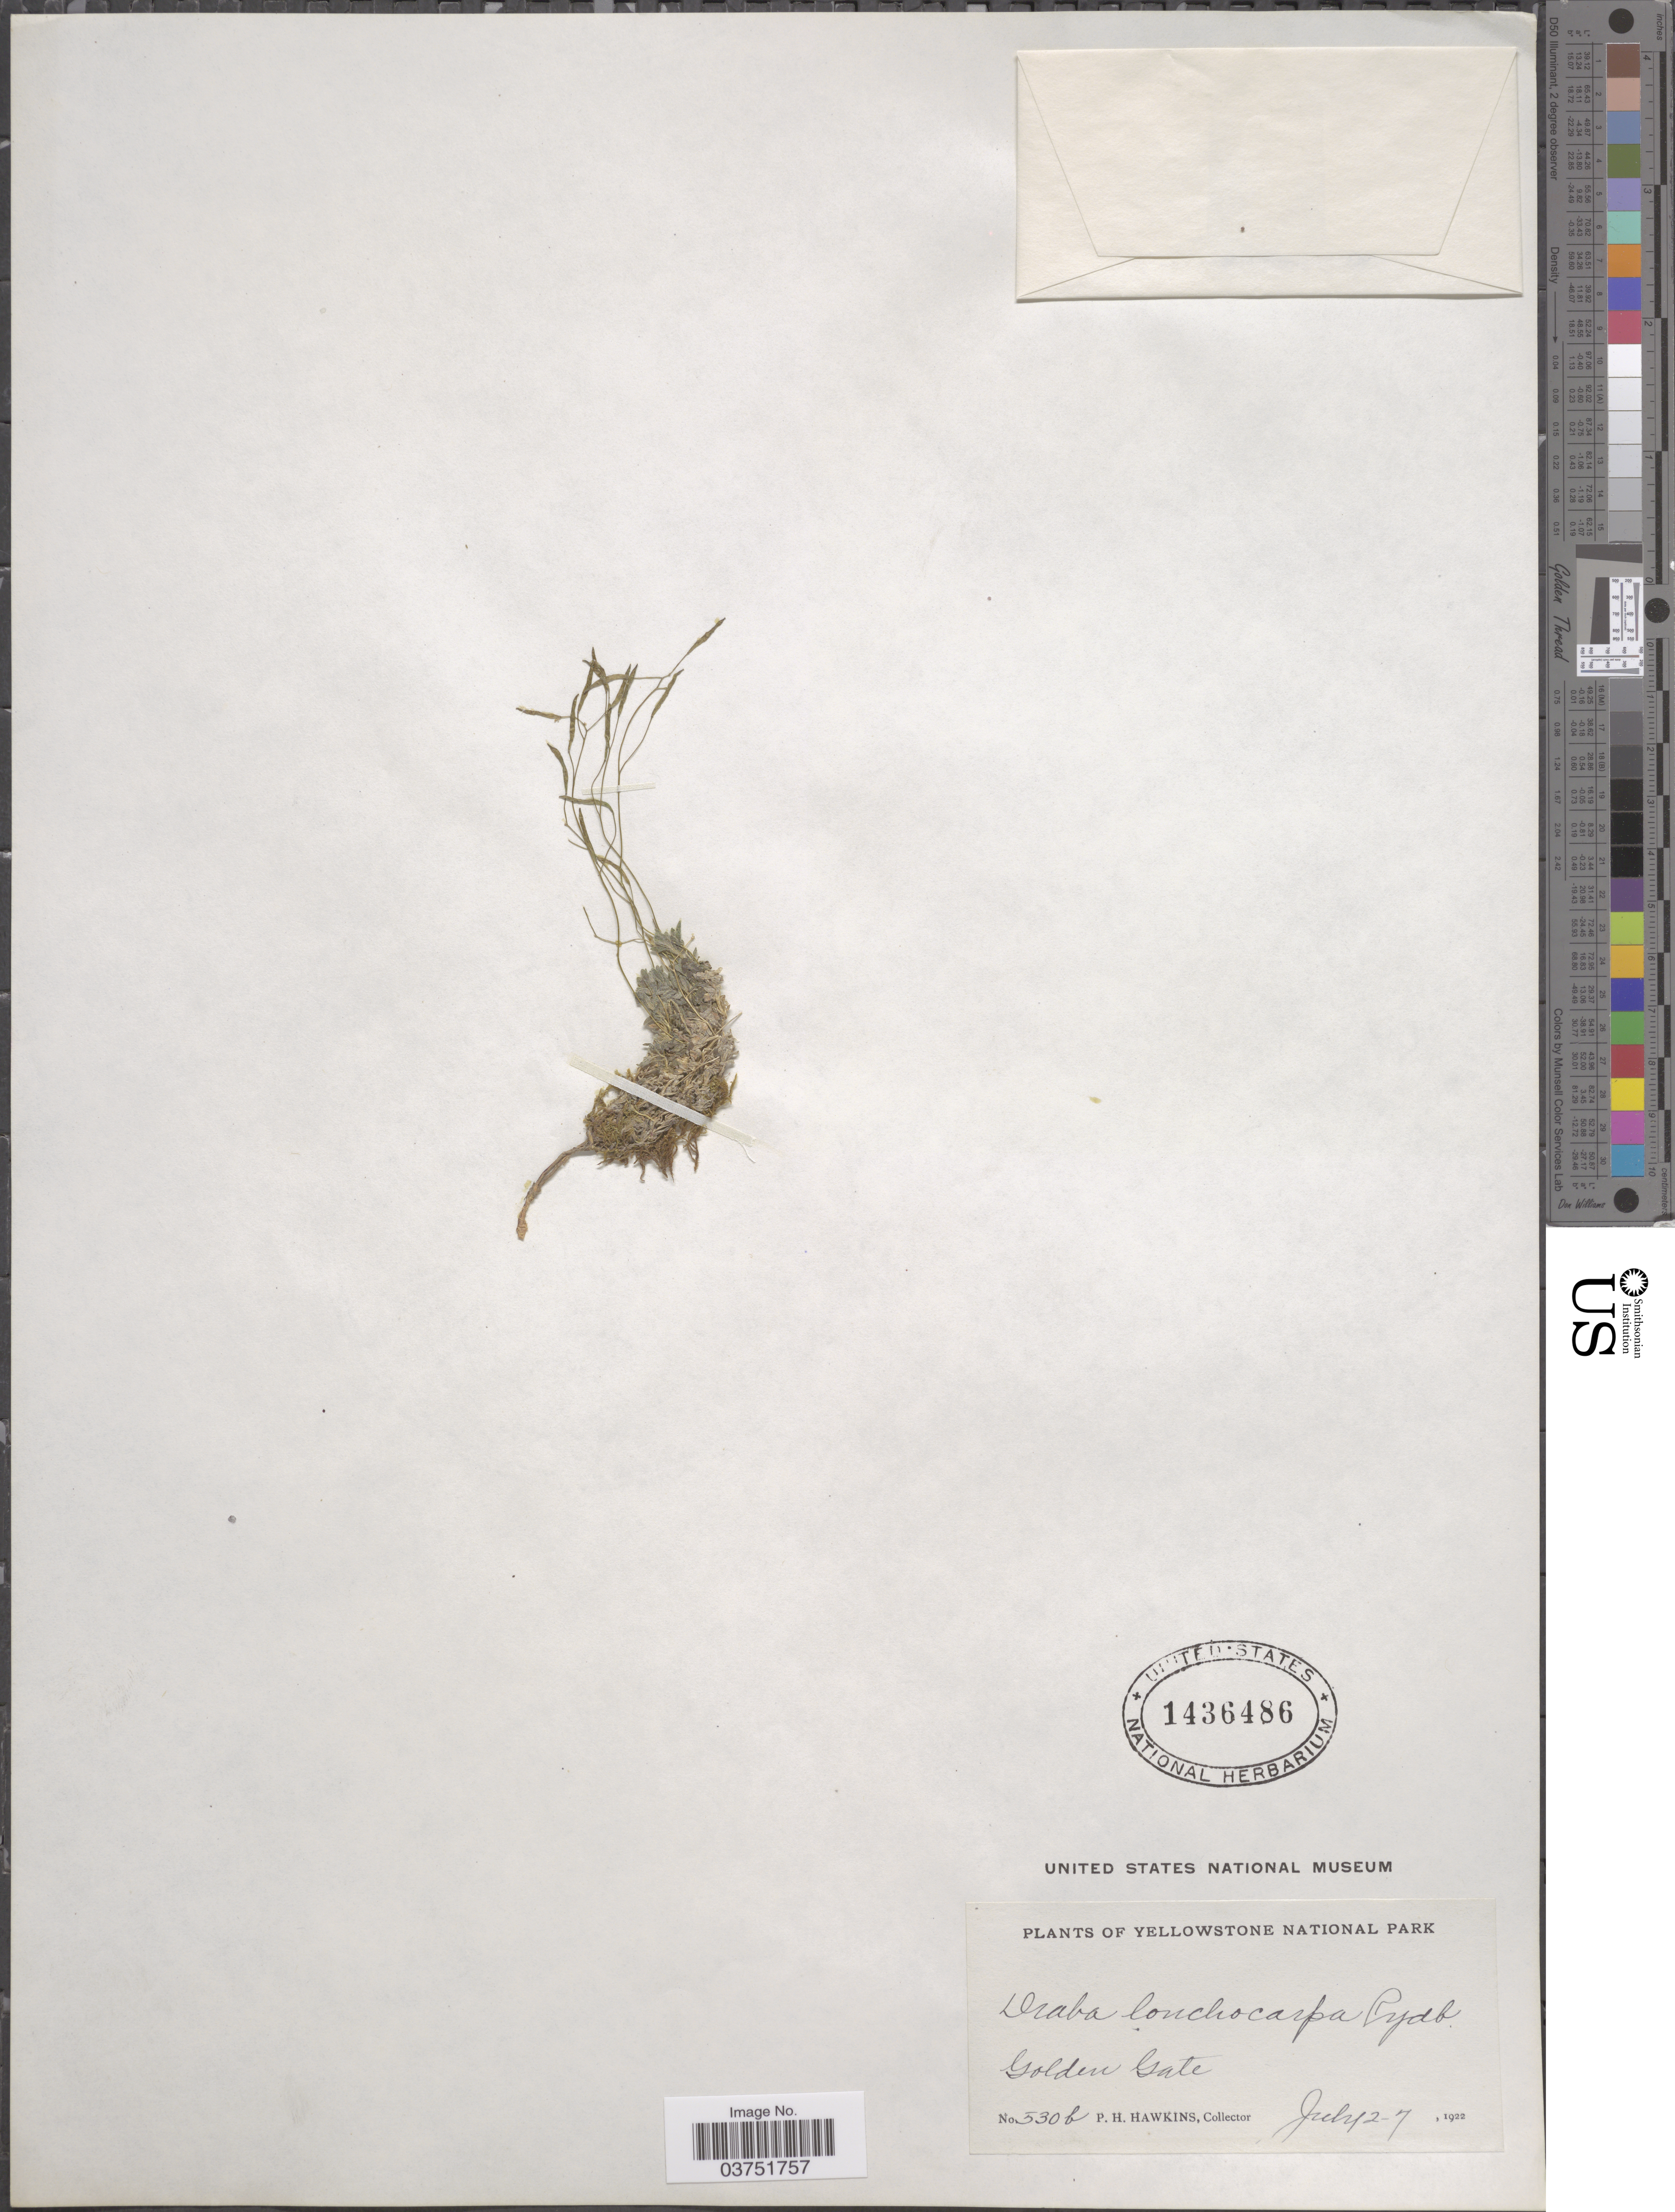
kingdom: Plantae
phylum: Tracheophyta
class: Magnoliopsida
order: Brassicales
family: Brassicaceae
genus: Draba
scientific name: Draba lonchocarpa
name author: Rydb.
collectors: P. Hawkins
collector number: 530b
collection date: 1922-07-02/1922-07-07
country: United States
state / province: Wyoming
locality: Yellowstone National Park. Golden Gate.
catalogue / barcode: US 1436486